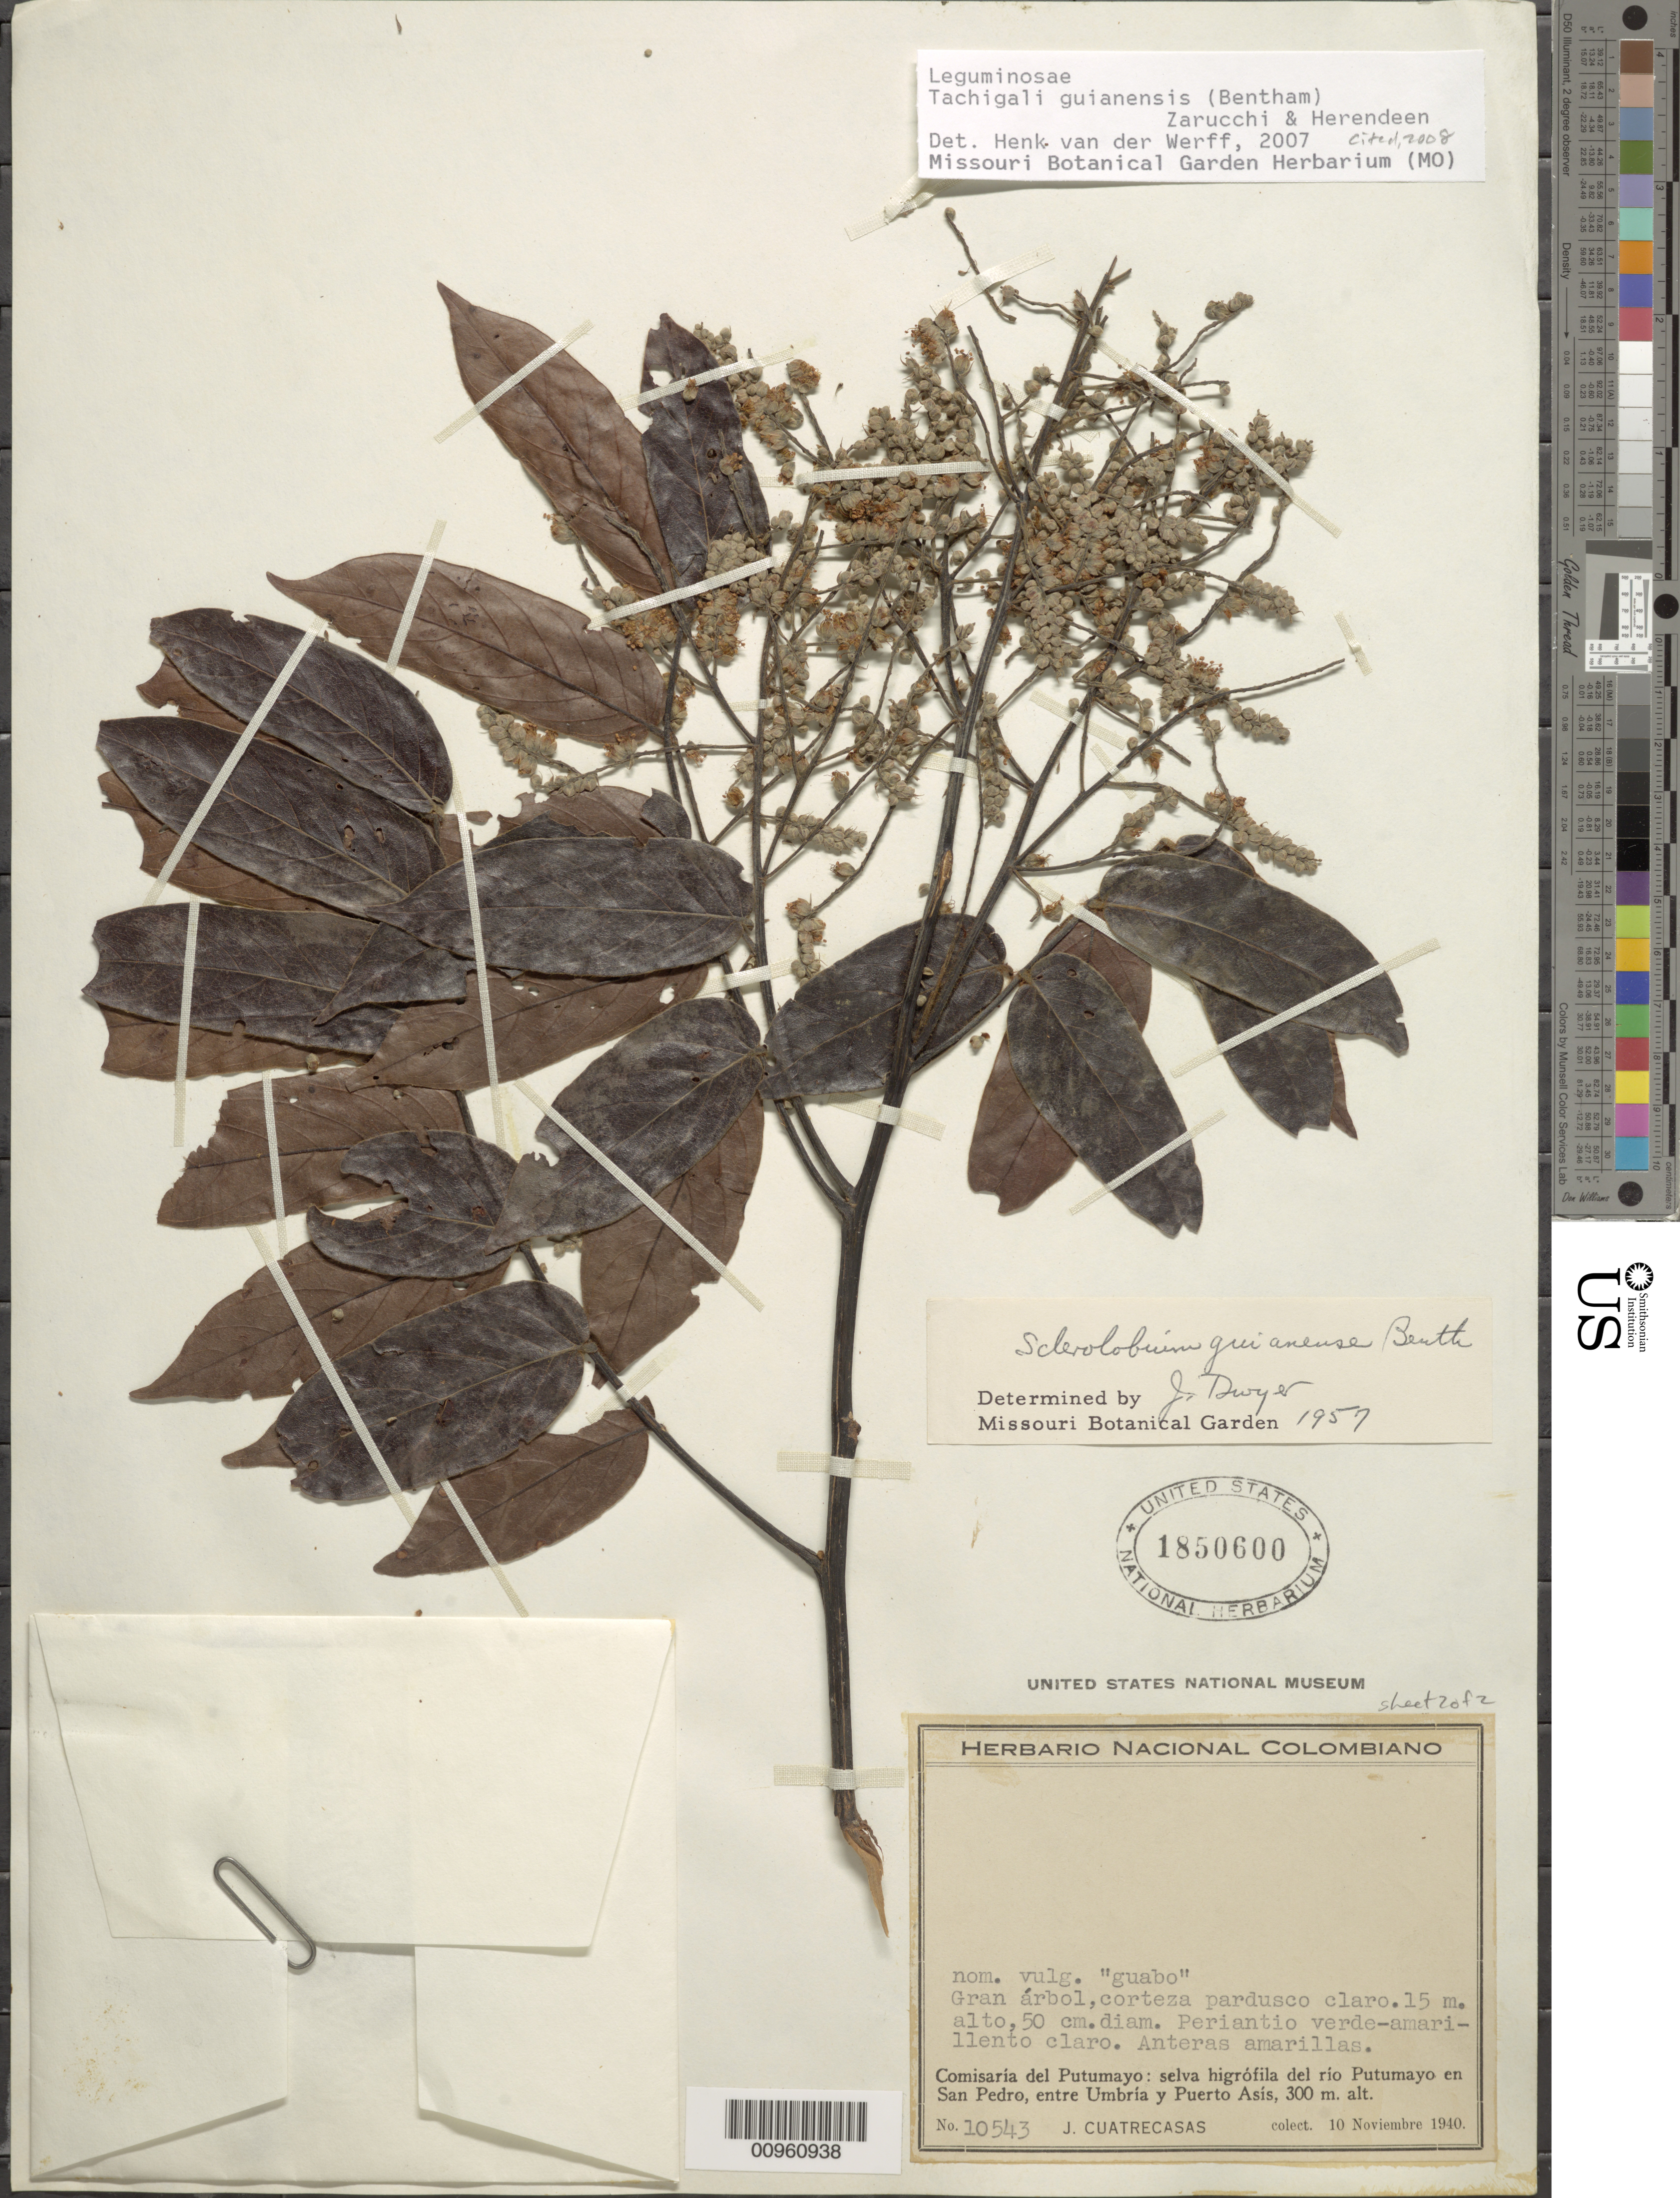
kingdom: Plantae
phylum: Tracheophyta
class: Magnoliopsida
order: Fabales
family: Fabaceae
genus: Tachigali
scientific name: Tachigali guianensis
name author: (Benth.) Zarucchi & Herend.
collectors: J. Cuatrecasas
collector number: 10543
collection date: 1940-11-10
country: Colombia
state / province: Putumayo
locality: Comisaria del Putumayo: selva higrofila del rio Putumayo en San Pedro, entre Umbria y Puerto Asis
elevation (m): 300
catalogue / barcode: US 1850600